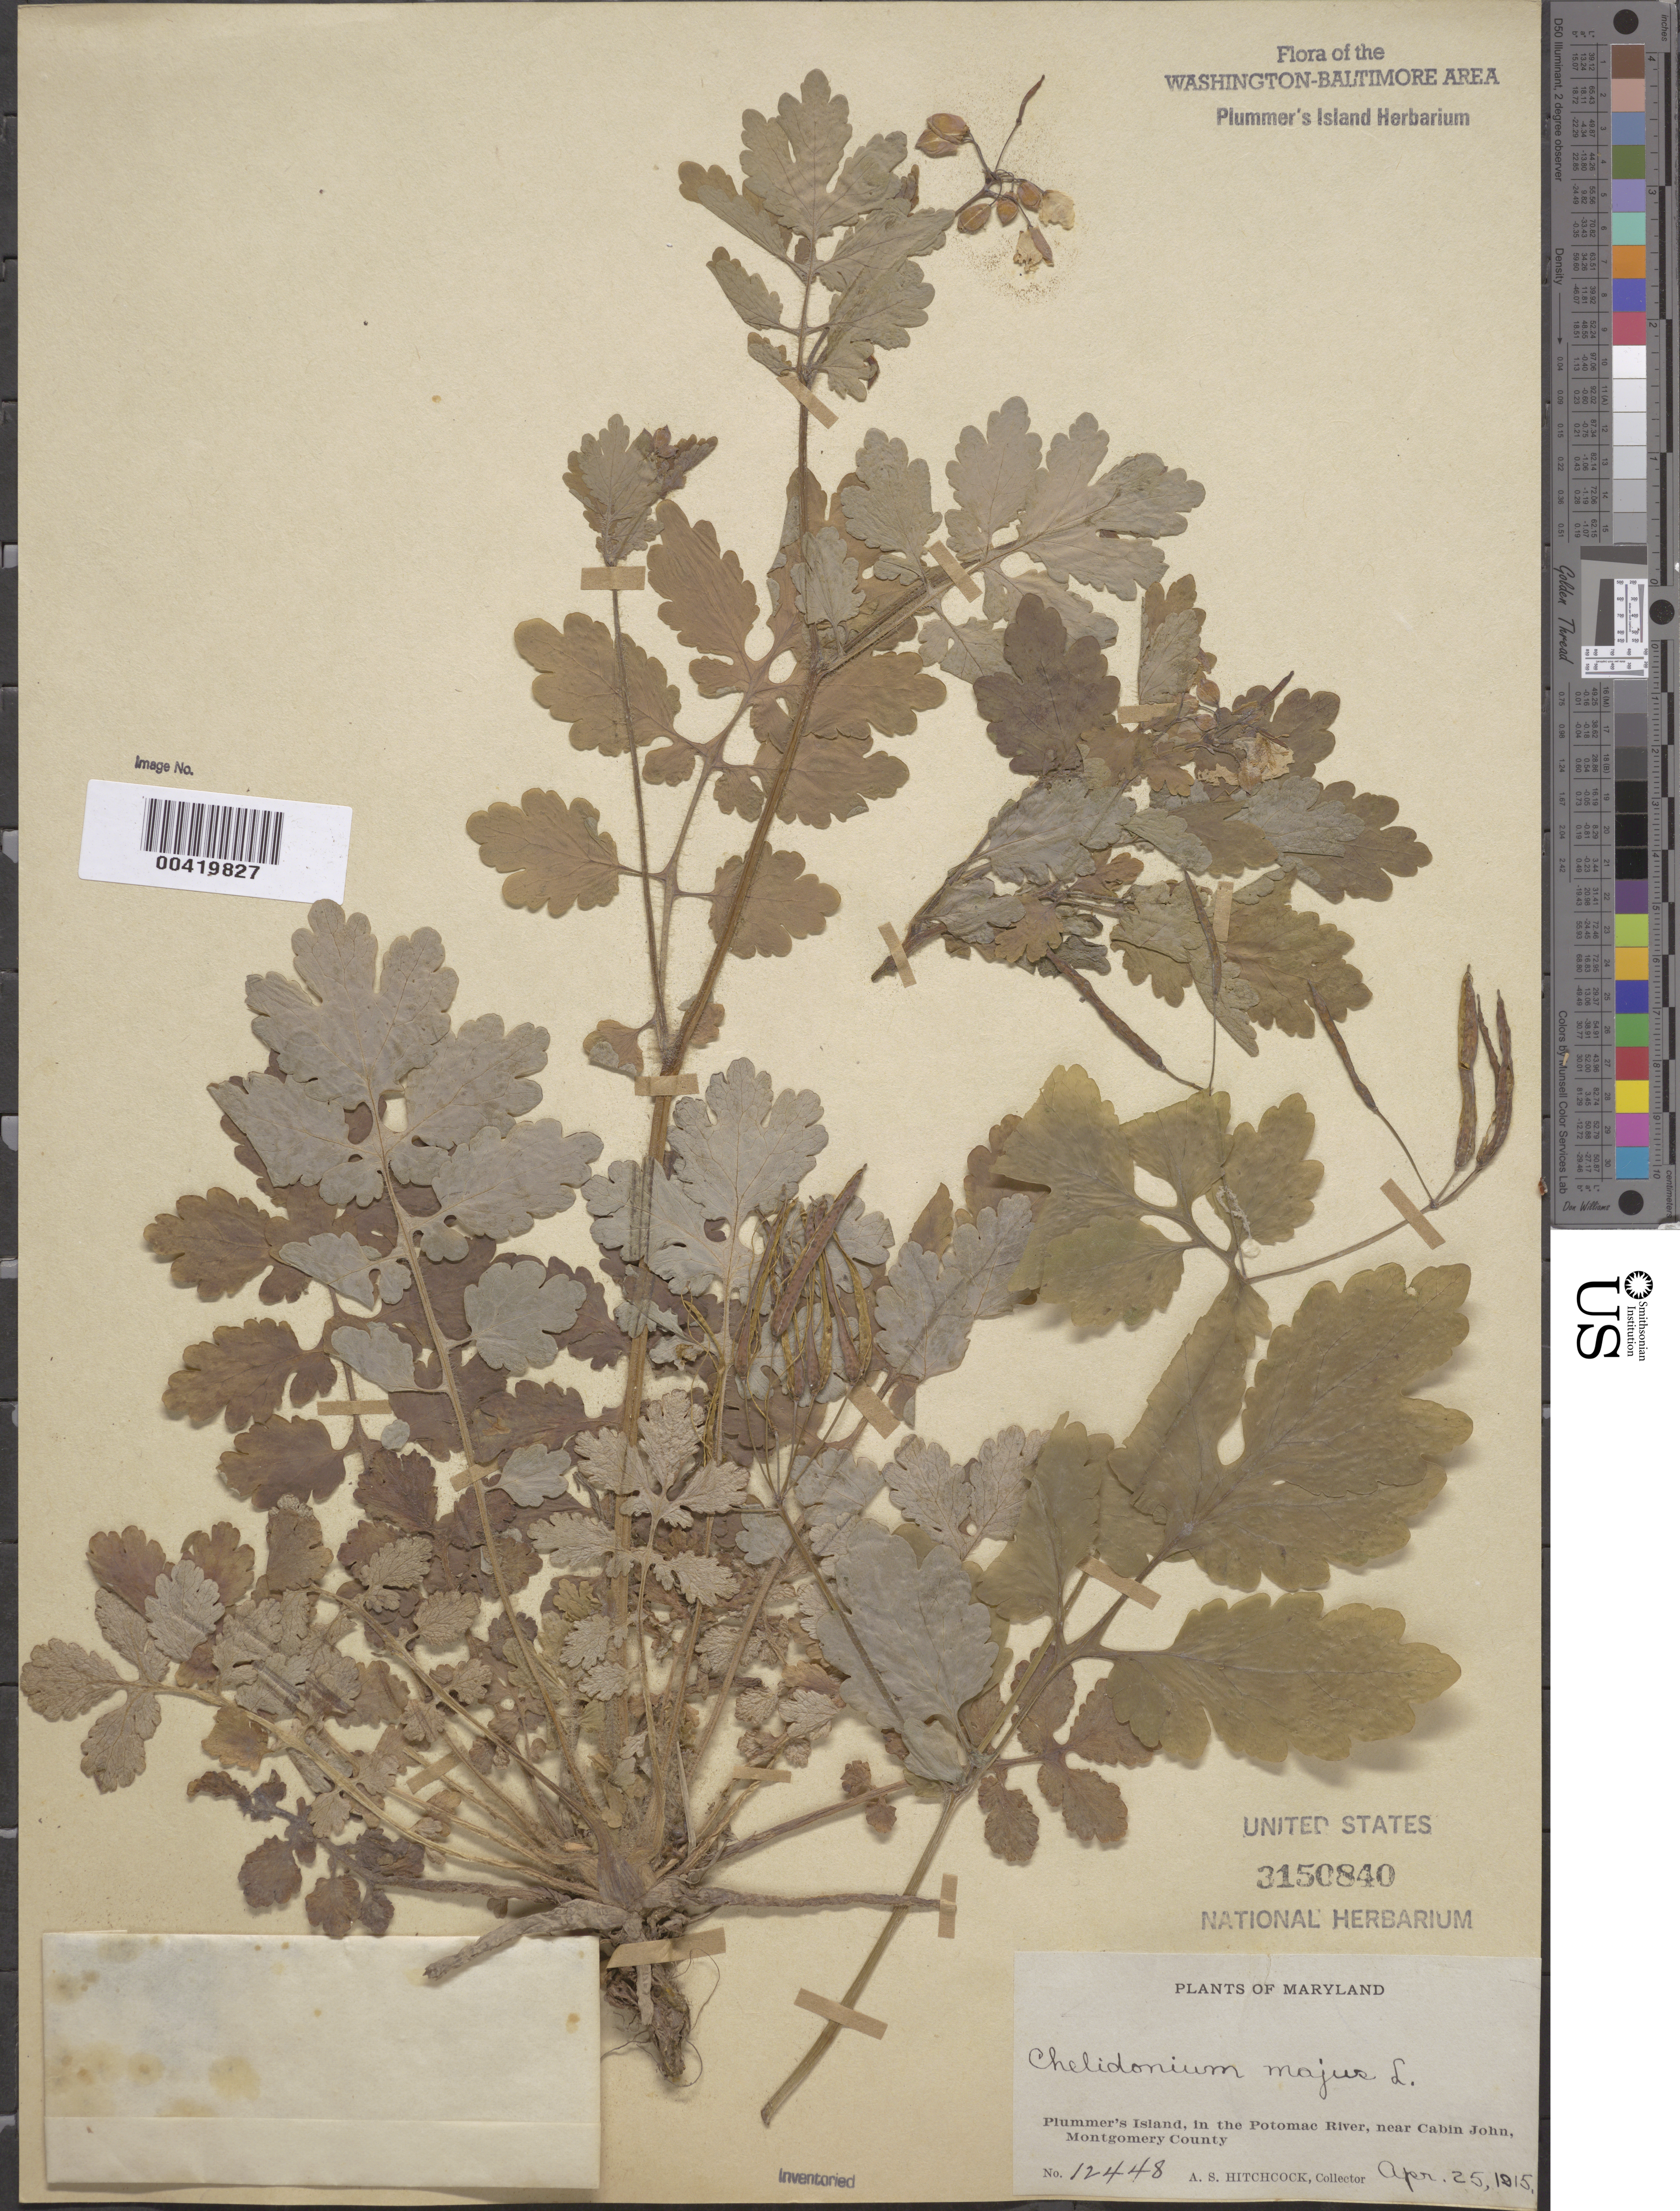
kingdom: Plantae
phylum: Tracheophyta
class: Magnoliopsida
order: Ranunculales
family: Papaveraceae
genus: Chelidonium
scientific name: Chelidonium majus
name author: L.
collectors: A. S. Hitchcock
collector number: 12448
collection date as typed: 25 Apr 1915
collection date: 1915-04-25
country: United States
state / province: Maryland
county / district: Montgomery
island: Plummers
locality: Plummer's Island C. & O. Canal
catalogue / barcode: US 3150840